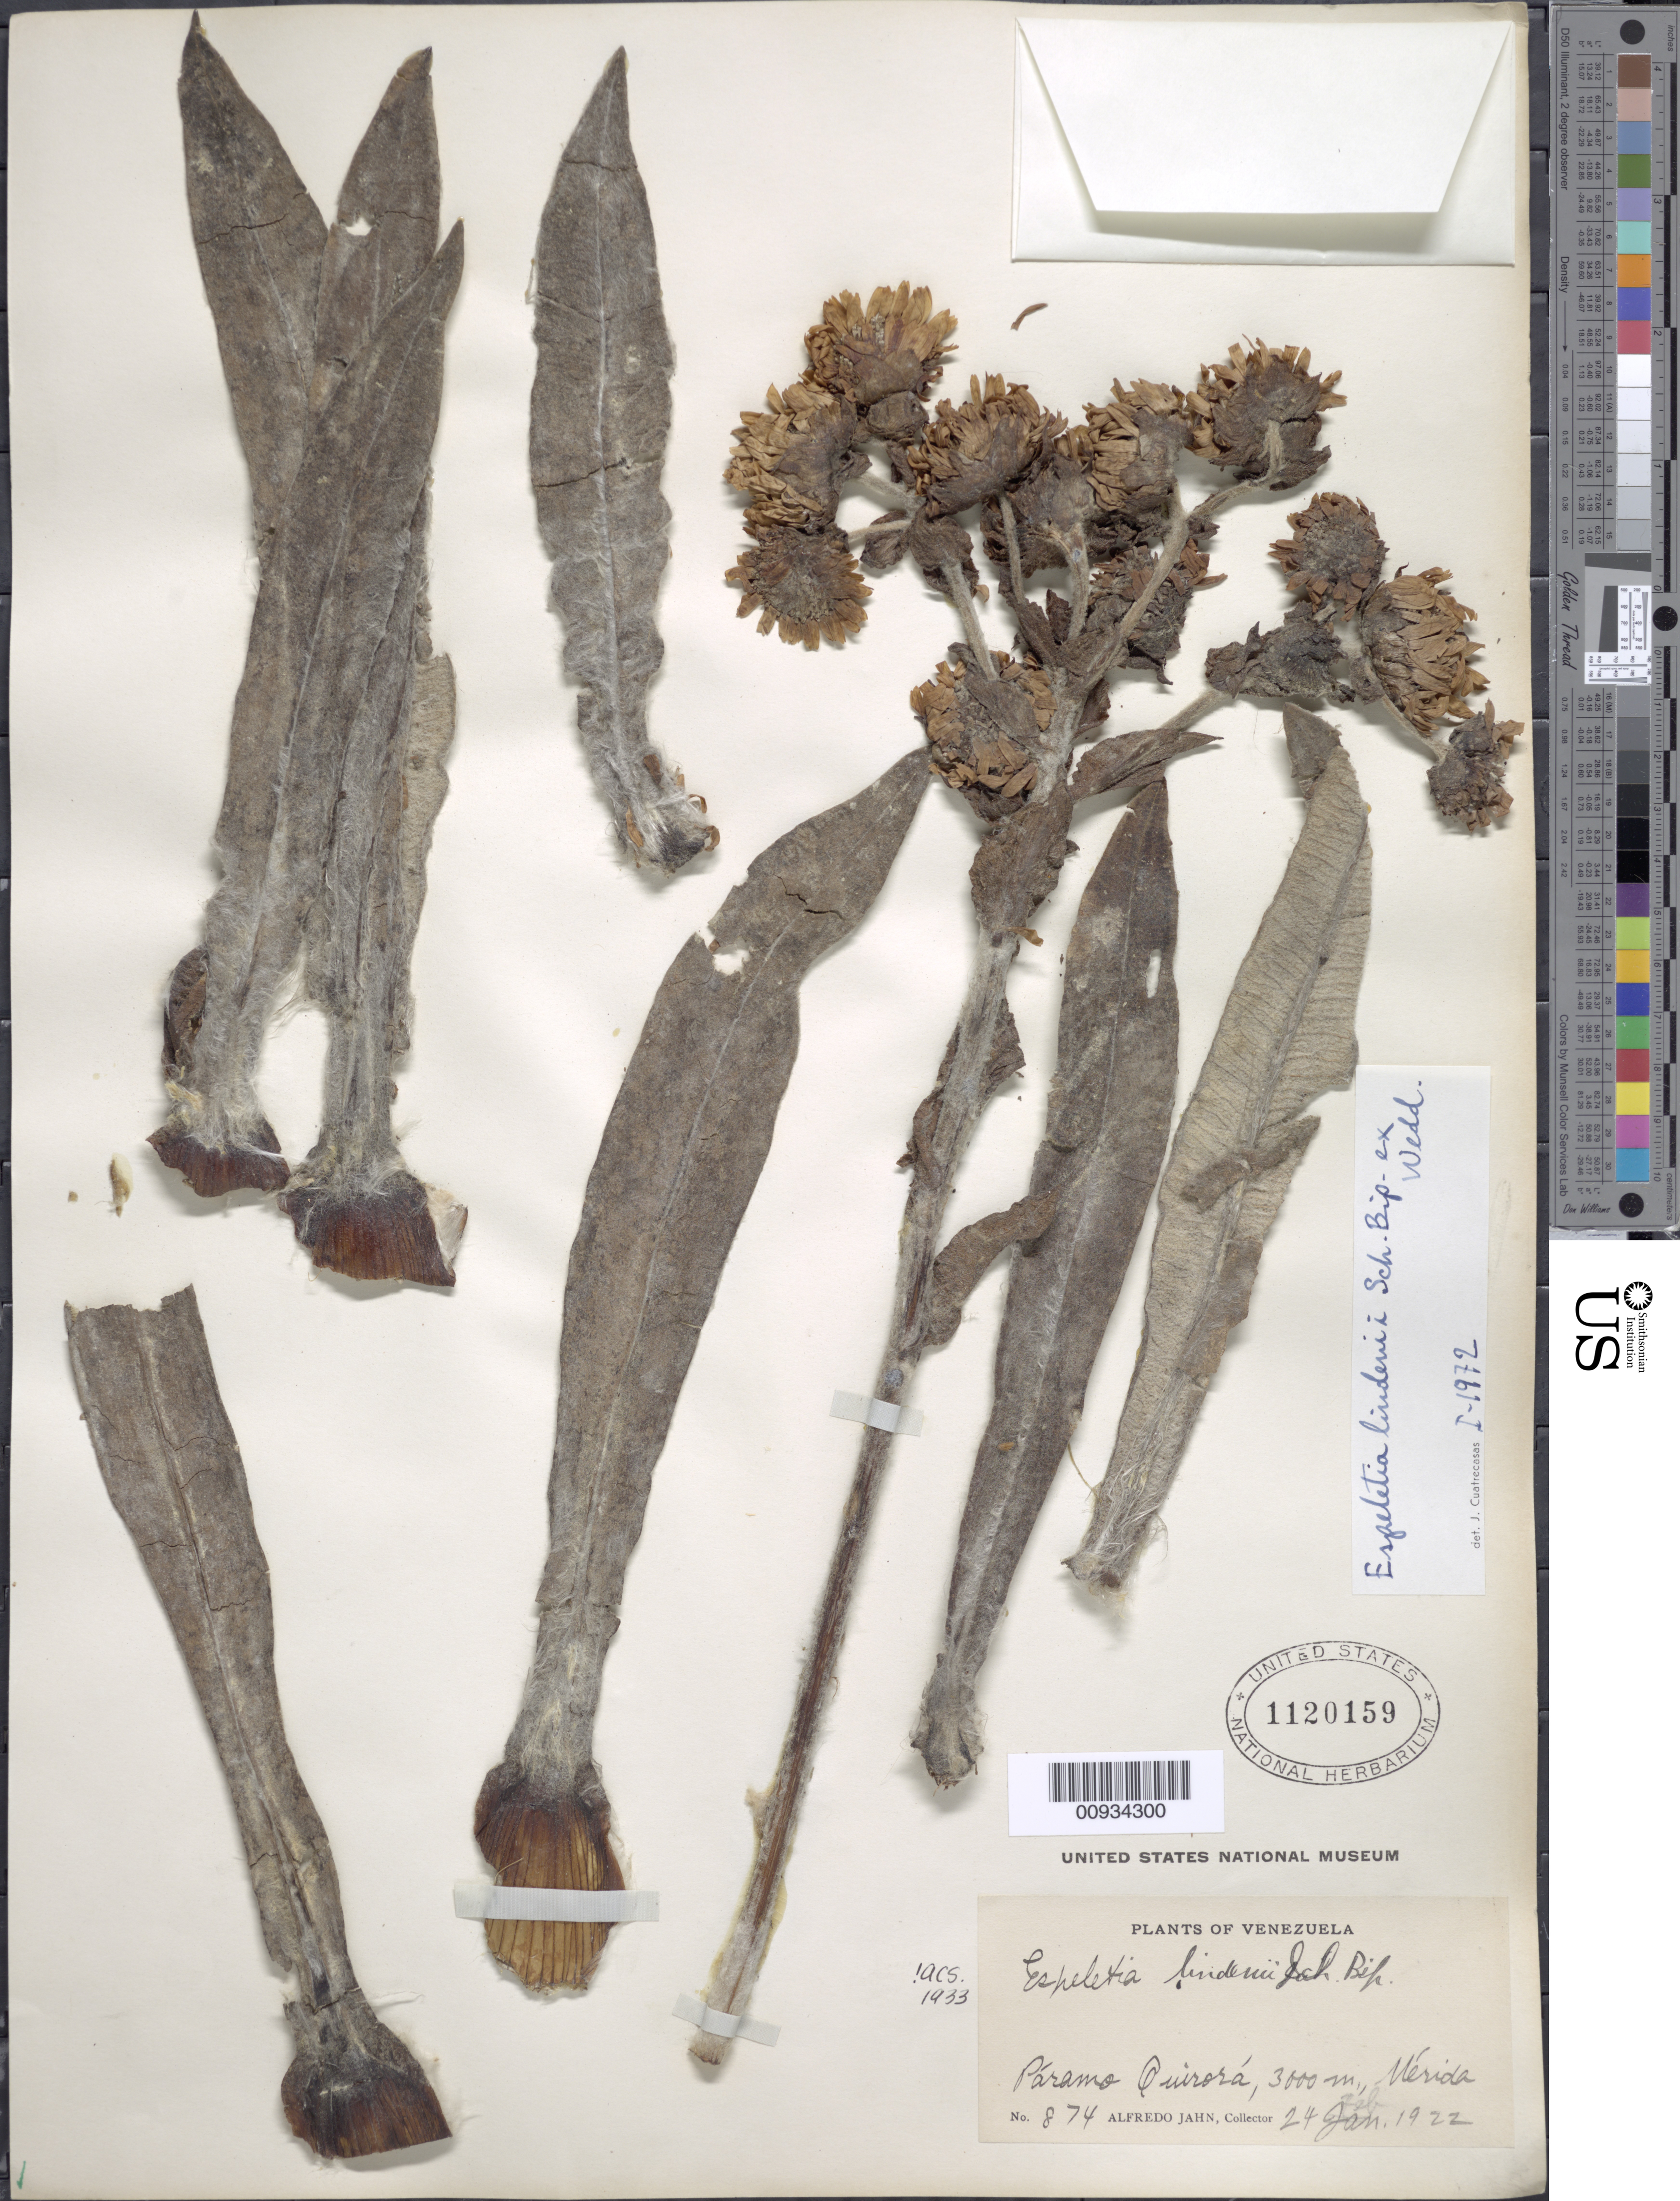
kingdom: Plantae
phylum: Tracheophyta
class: Magnoliopsida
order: Asterales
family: Asteraceae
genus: Ruilopezia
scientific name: Ruilopezia lindenii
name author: (Sch. Bip. ex Wedd.) Cuatrec.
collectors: A. Jahn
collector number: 874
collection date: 1922-01-24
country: Venezuela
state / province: Mérida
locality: Páramo de Quirorá.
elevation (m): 3000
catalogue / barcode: US 1120159